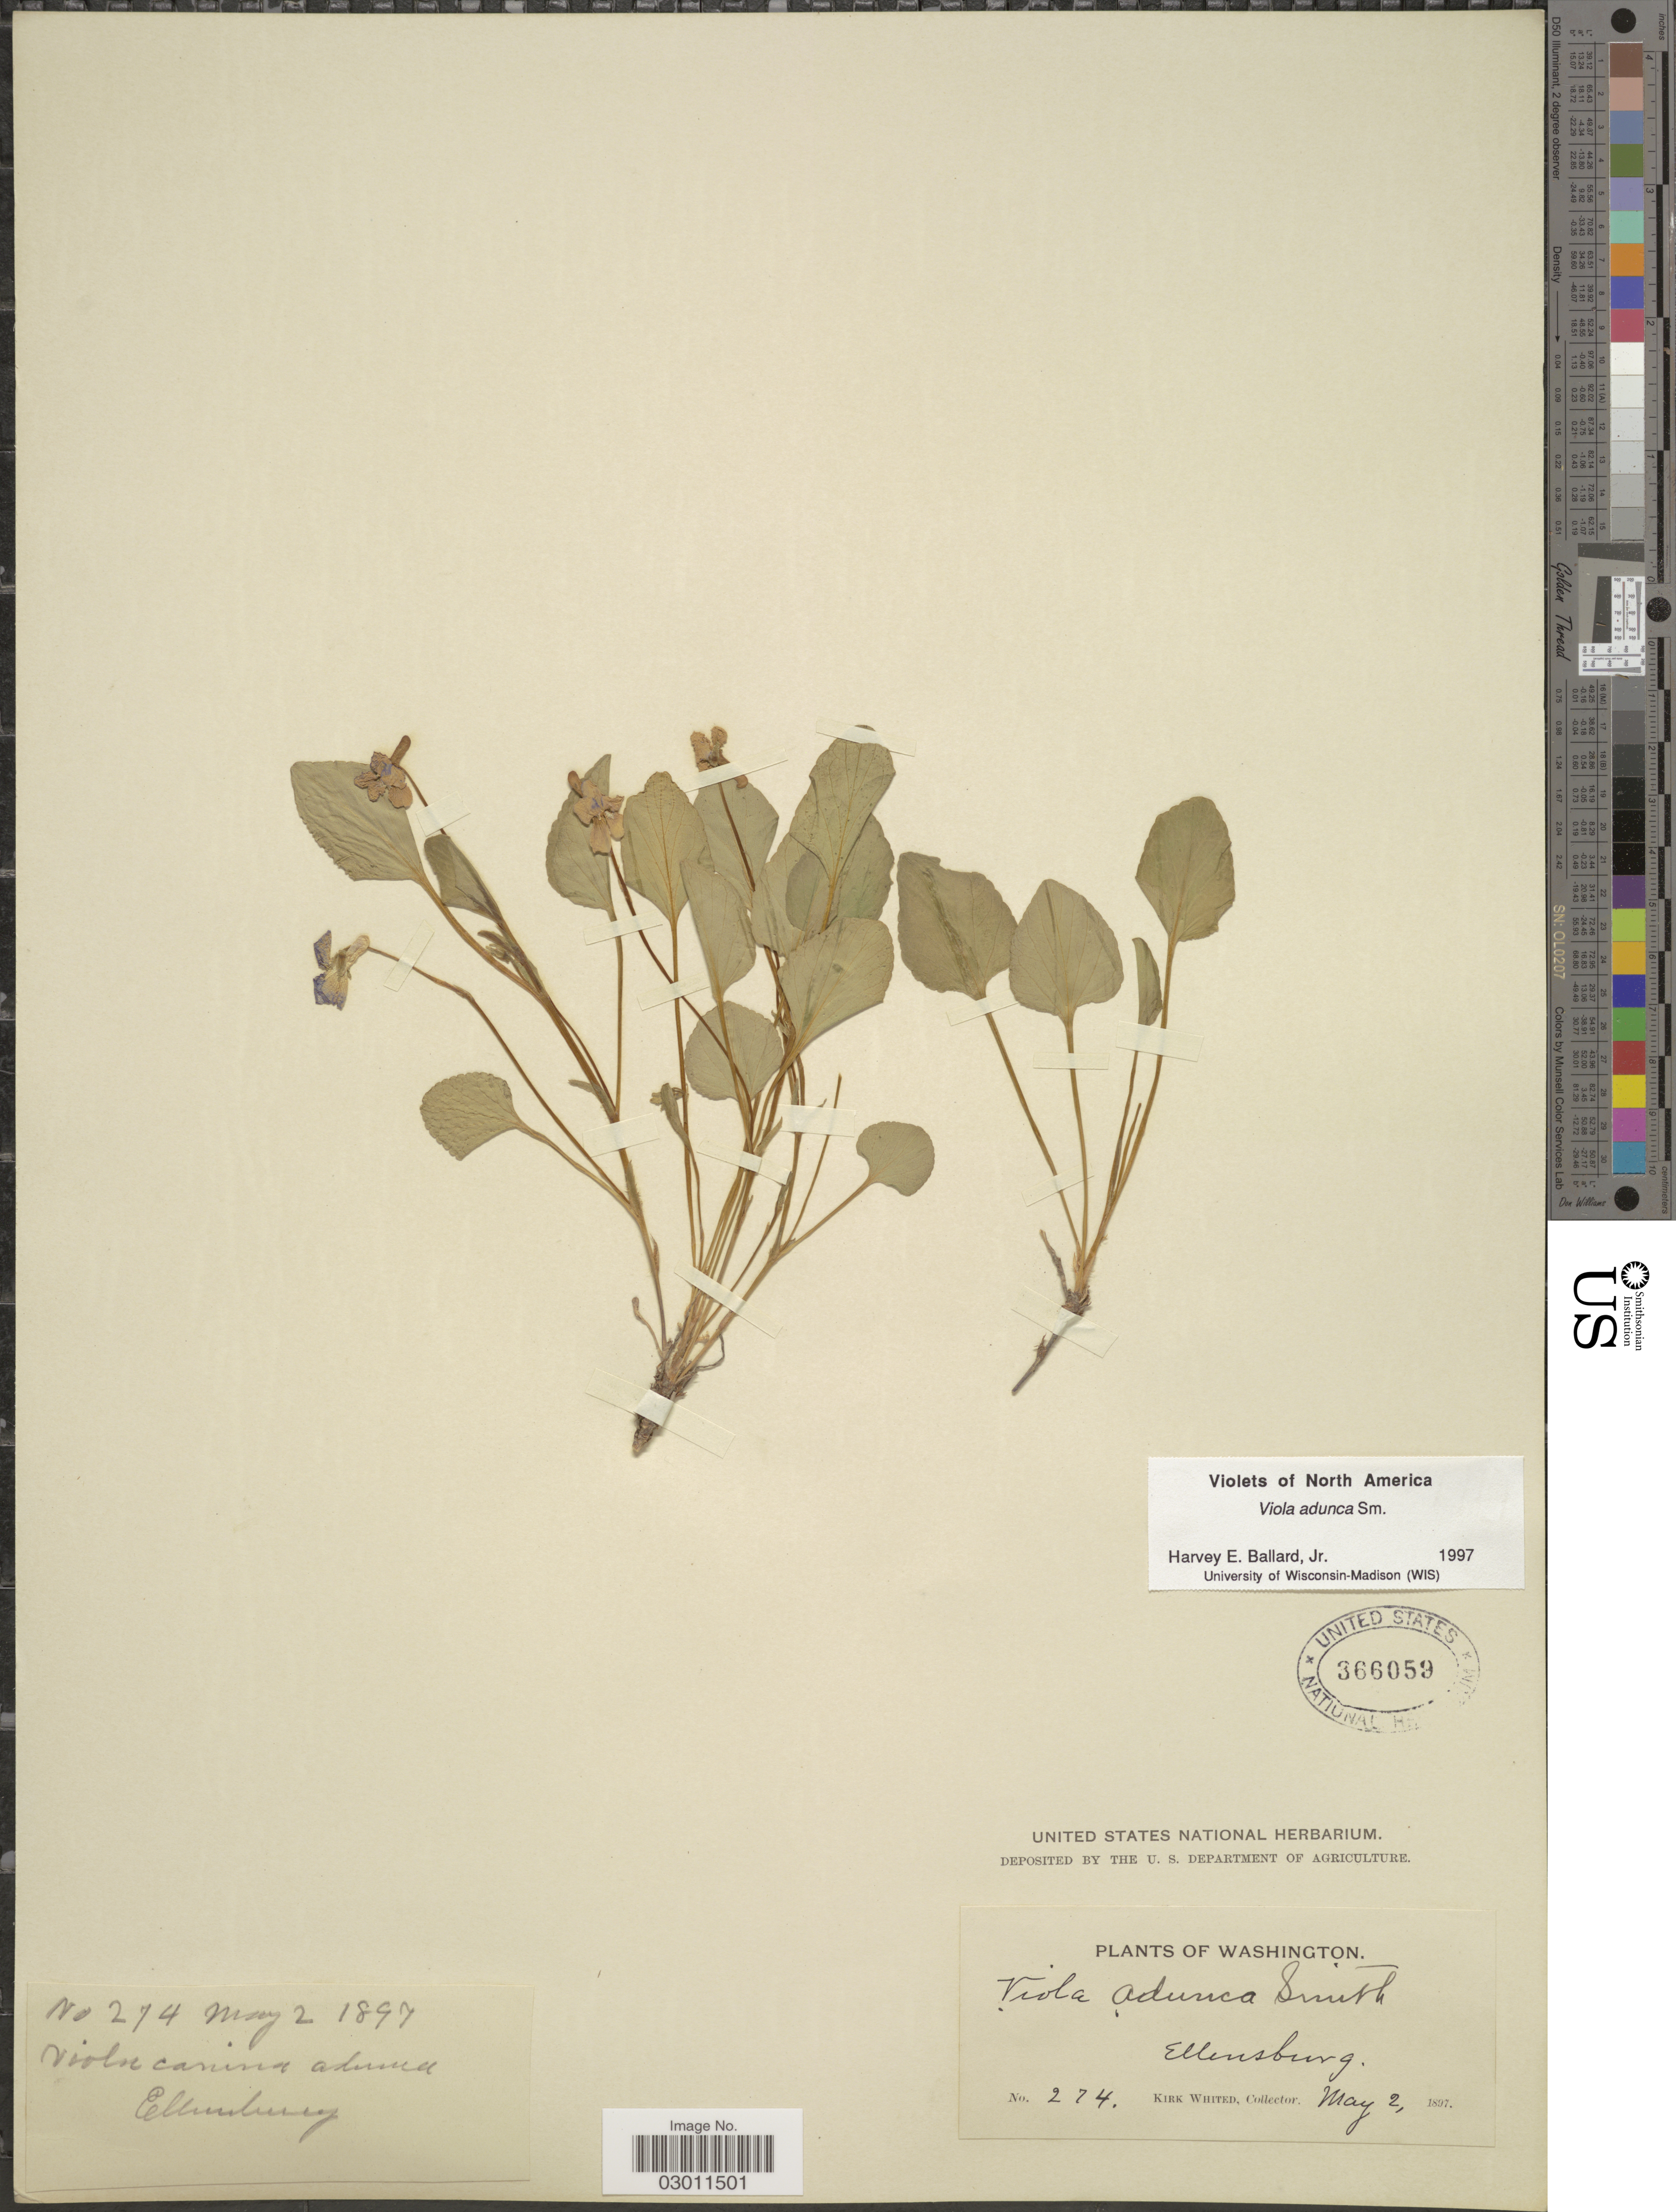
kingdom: Plantae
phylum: Tracheophyta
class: Magnoliopsida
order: Malpighiales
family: Violaceae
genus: Viola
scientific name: Viola adunca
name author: Sm.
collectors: K. Whited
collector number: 274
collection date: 1897-05-02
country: United States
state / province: Washington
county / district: Kittitas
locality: Ellensburg.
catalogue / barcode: US 366059